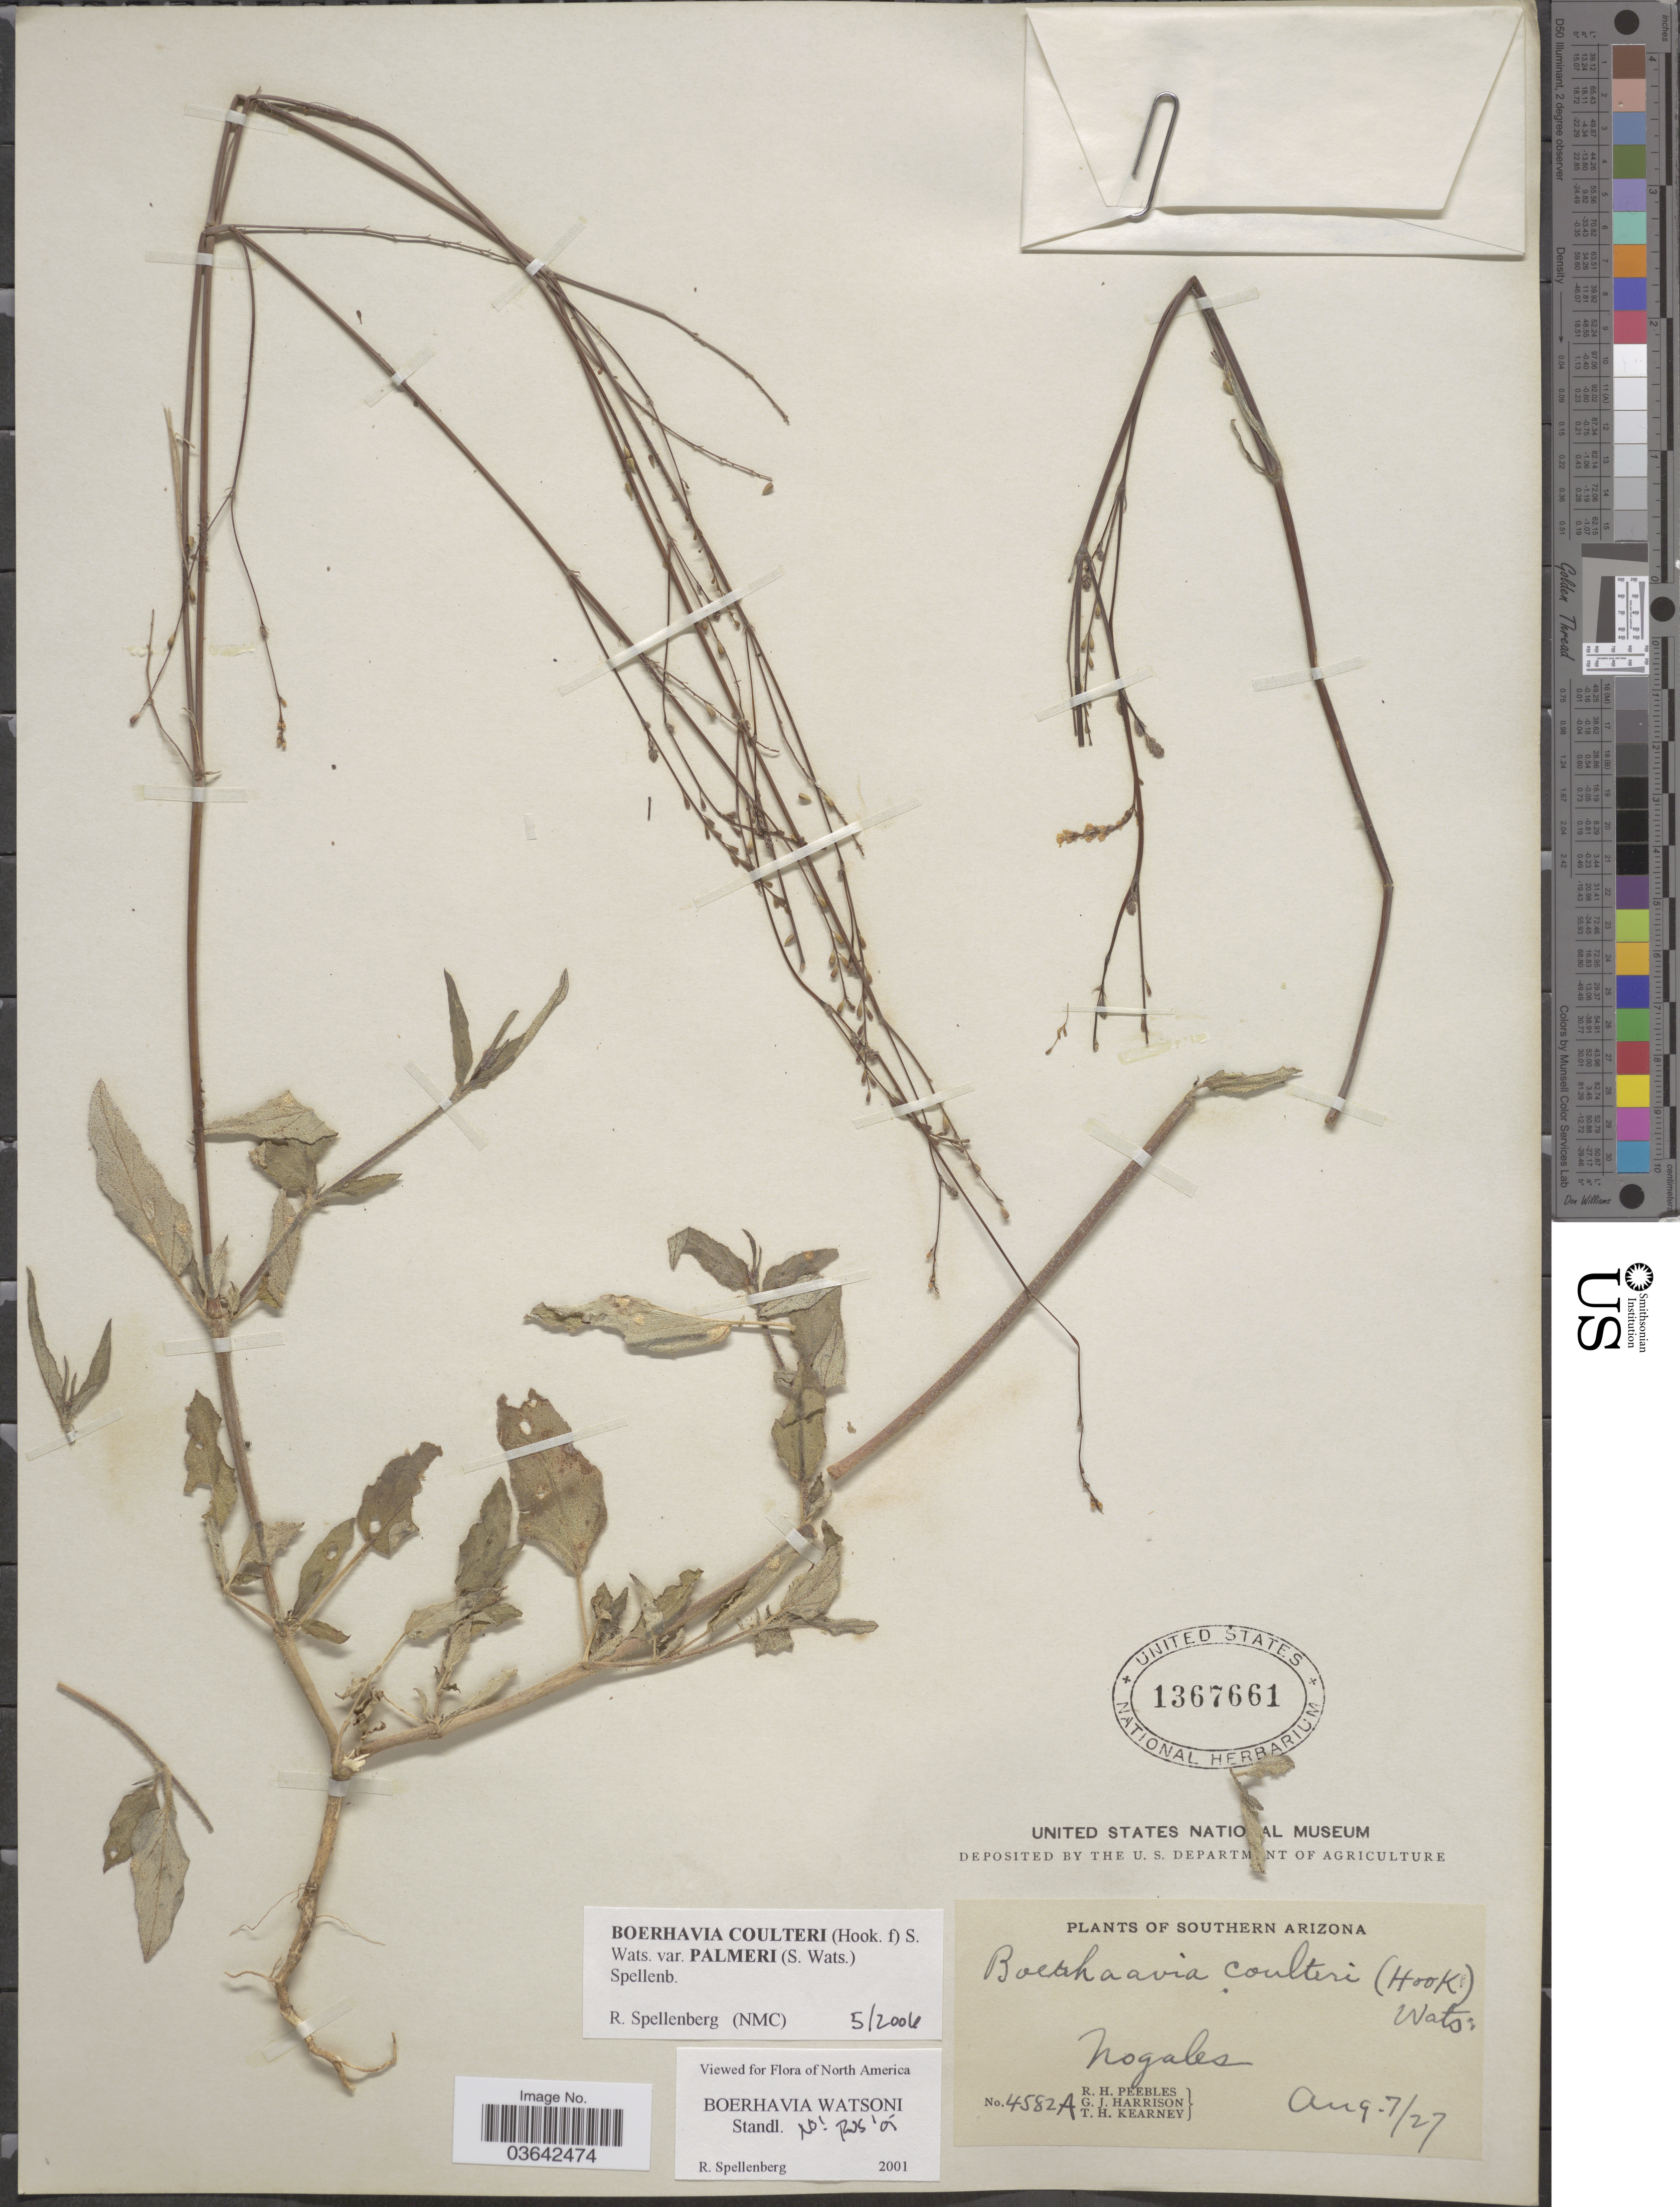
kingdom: Plantae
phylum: Tracheophyta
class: Magnoliopsida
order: Caryophyllales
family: Nyctaginaceae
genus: Boerhavia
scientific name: Boerhavia coulteri var. palmeri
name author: (S. Watson) Spellenb.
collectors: R. H. Peebles, G. J. Harrison & T. H. Kearney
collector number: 4582A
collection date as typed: Transcribed d/m/y: 7/8/27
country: United States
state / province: Arizona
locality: Southern Arizona. Nogales.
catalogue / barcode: US 1367661